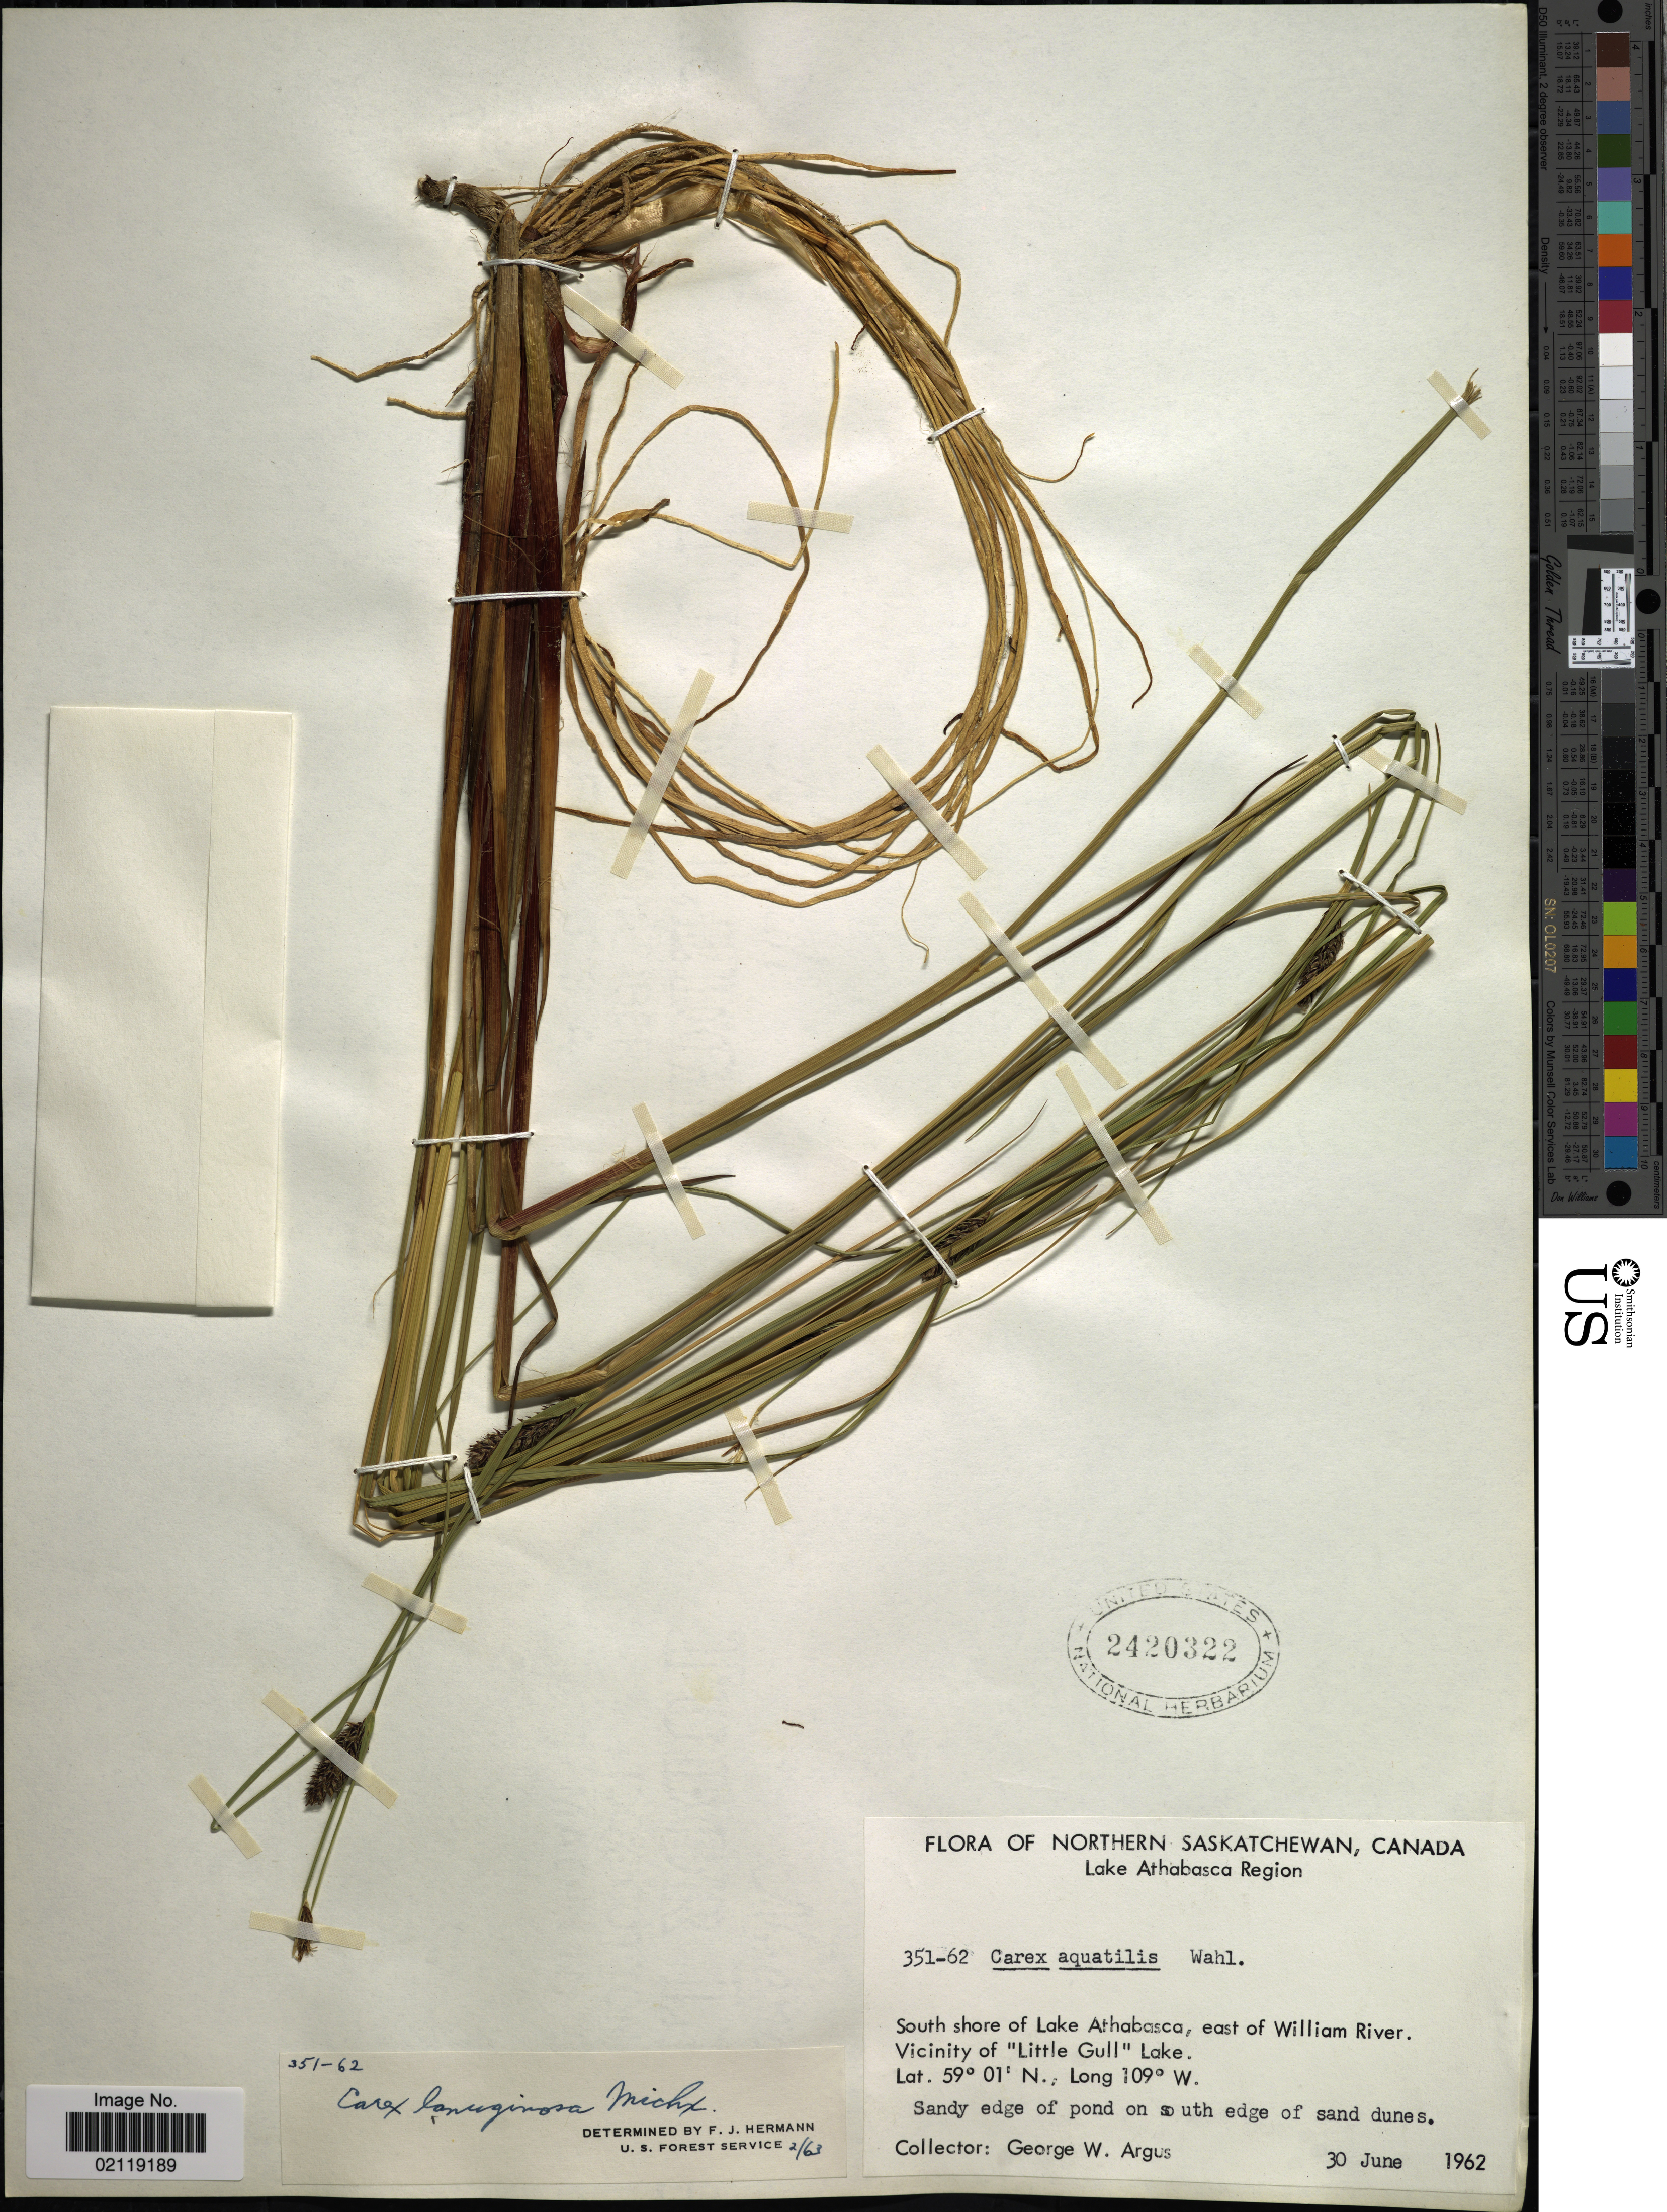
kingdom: Plantae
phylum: Tracheophyta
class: Liliopsida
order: Poales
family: Cyperaceae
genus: Carex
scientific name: Carex pellita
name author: Muhl. ex Willd.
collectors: G. W. Argus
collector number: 351-62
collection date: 1962-06-30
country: Canada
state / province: Saskatchewan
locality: Northern Saskatchewan. Lake Athabasca Region. South shore of Lake Athabasca, east of William River. Vicinity of "Little Gull"Lake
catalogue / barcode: US 2420322